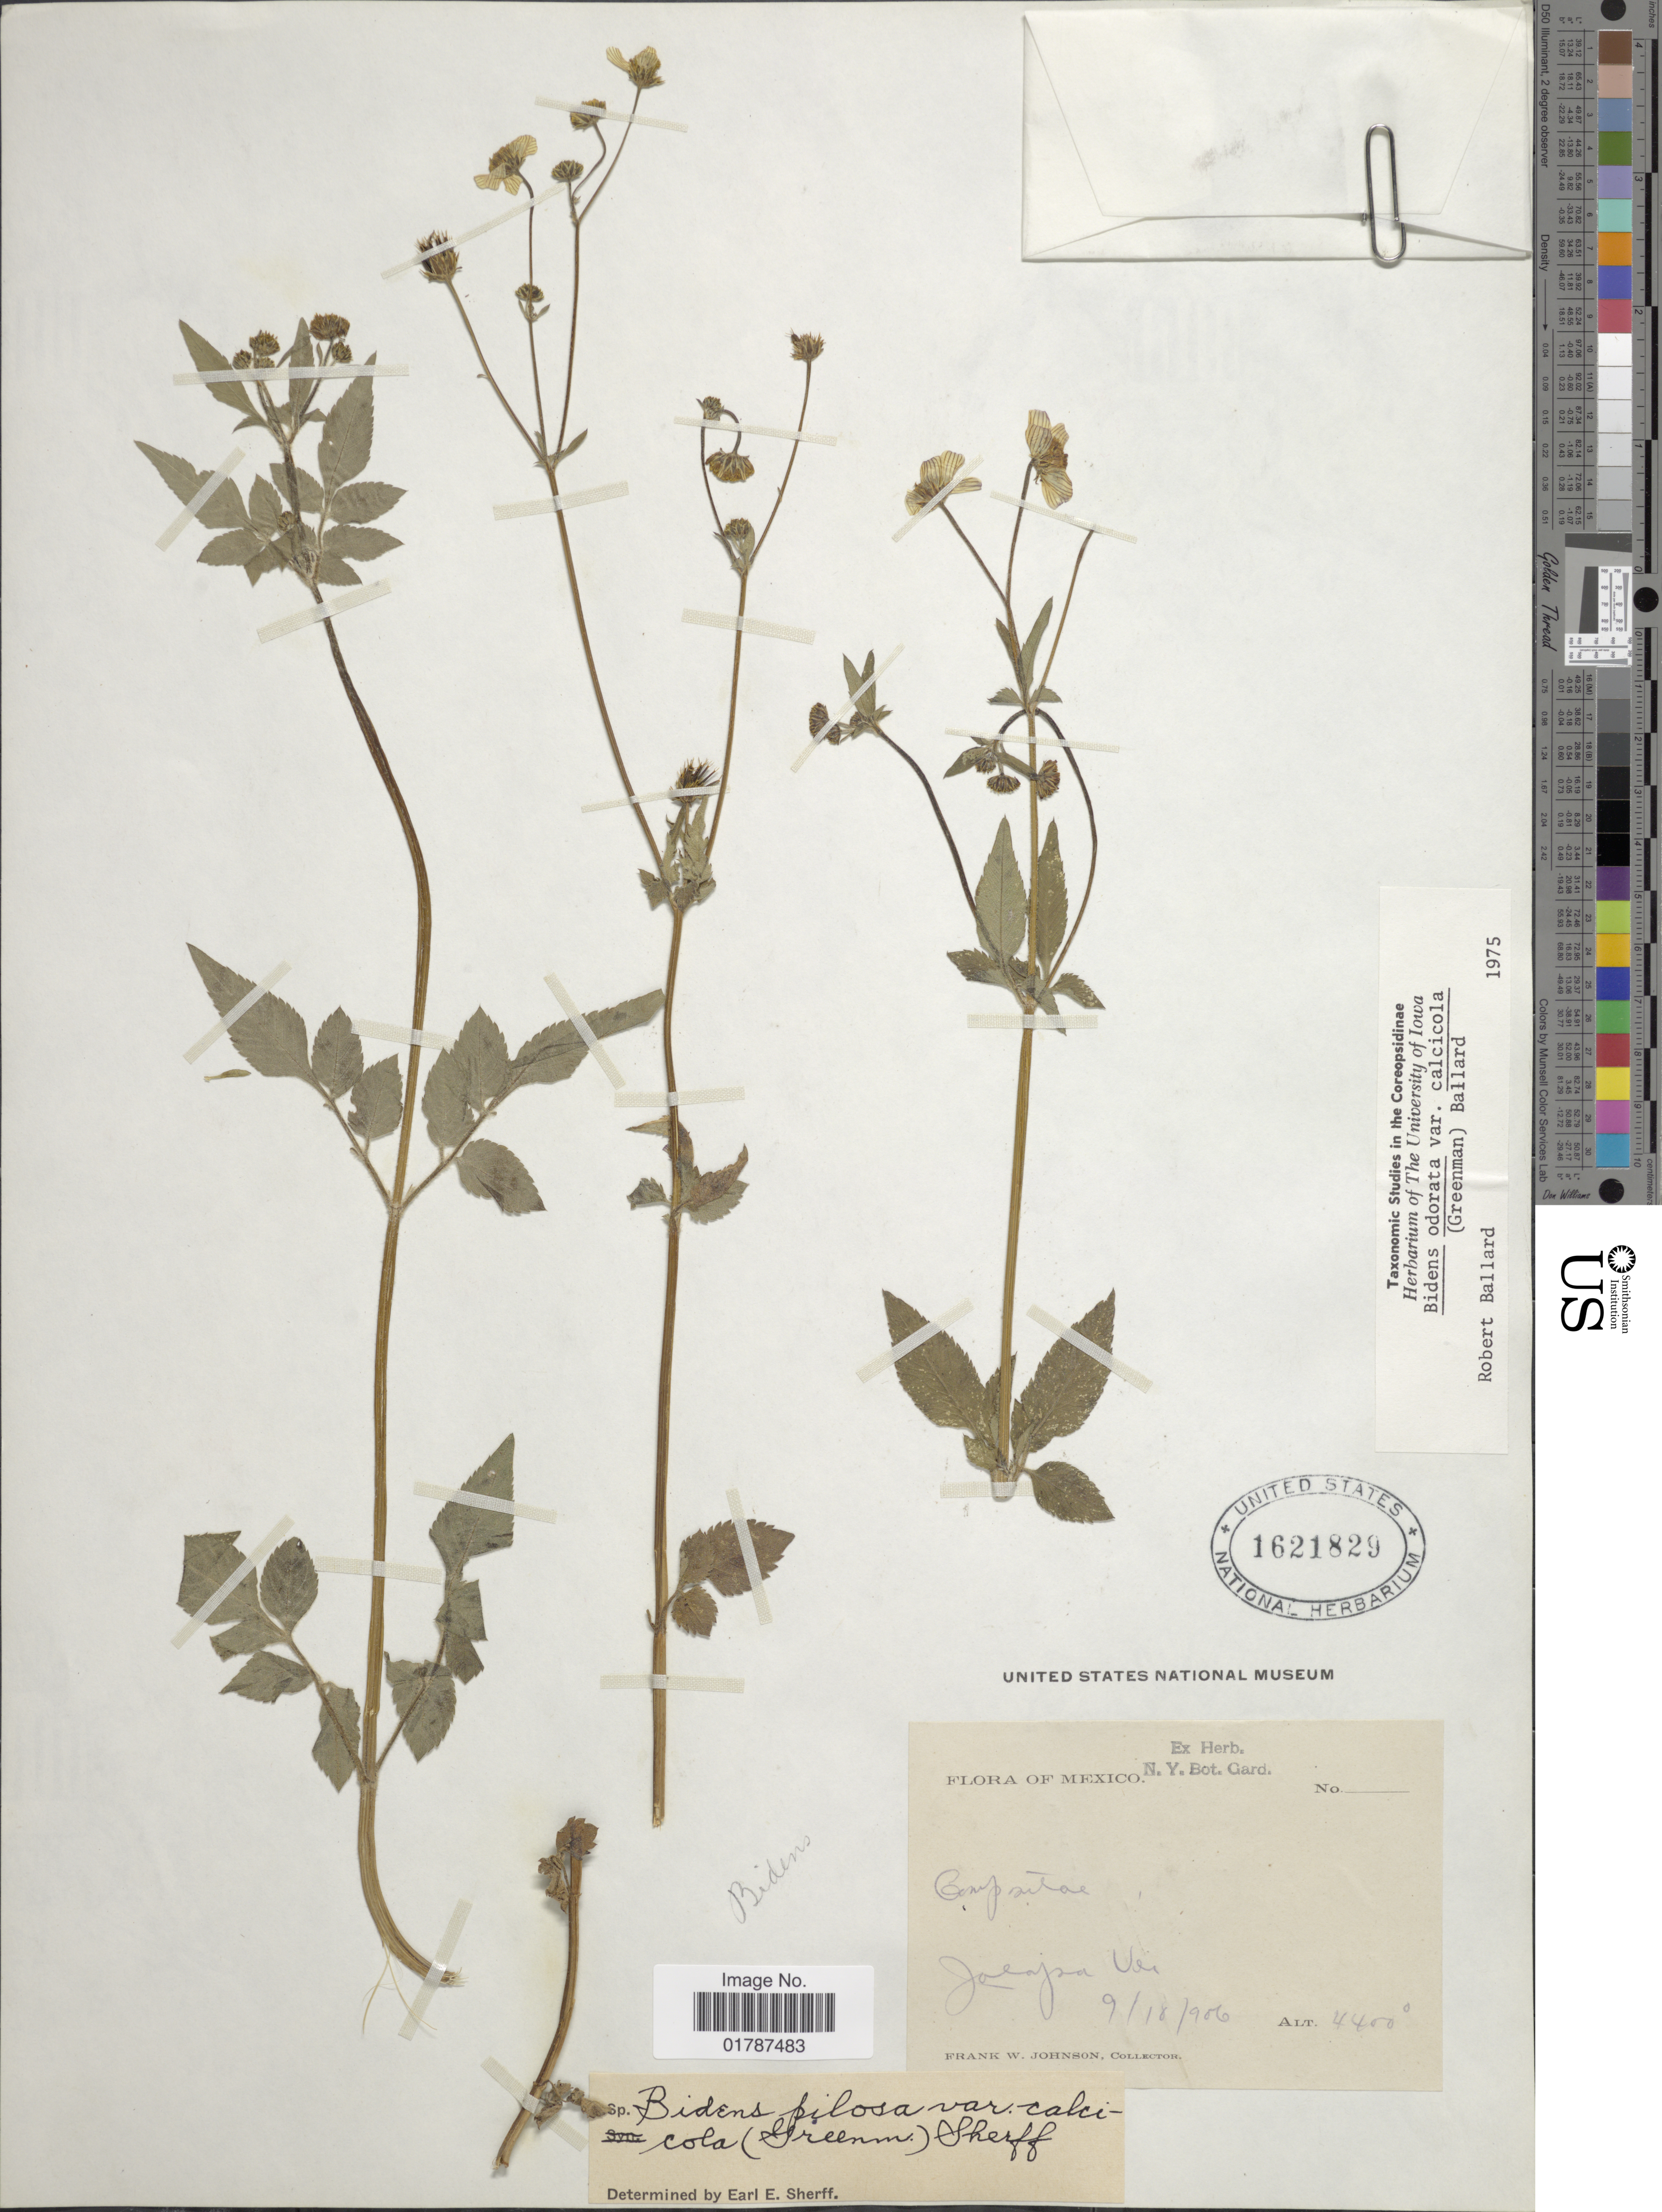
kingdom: Plantae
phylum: Tracheophyta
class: Magnoliopsida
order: Asterales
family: Asteraceae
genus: Bidens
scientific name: Bidens odorata var. calcicola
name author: (Greenm.) Ballard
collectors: F. W. Johnson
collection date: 1906-09-18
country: Mexico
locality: Jolapa Uei [interpreted]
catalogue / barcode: US 1621829